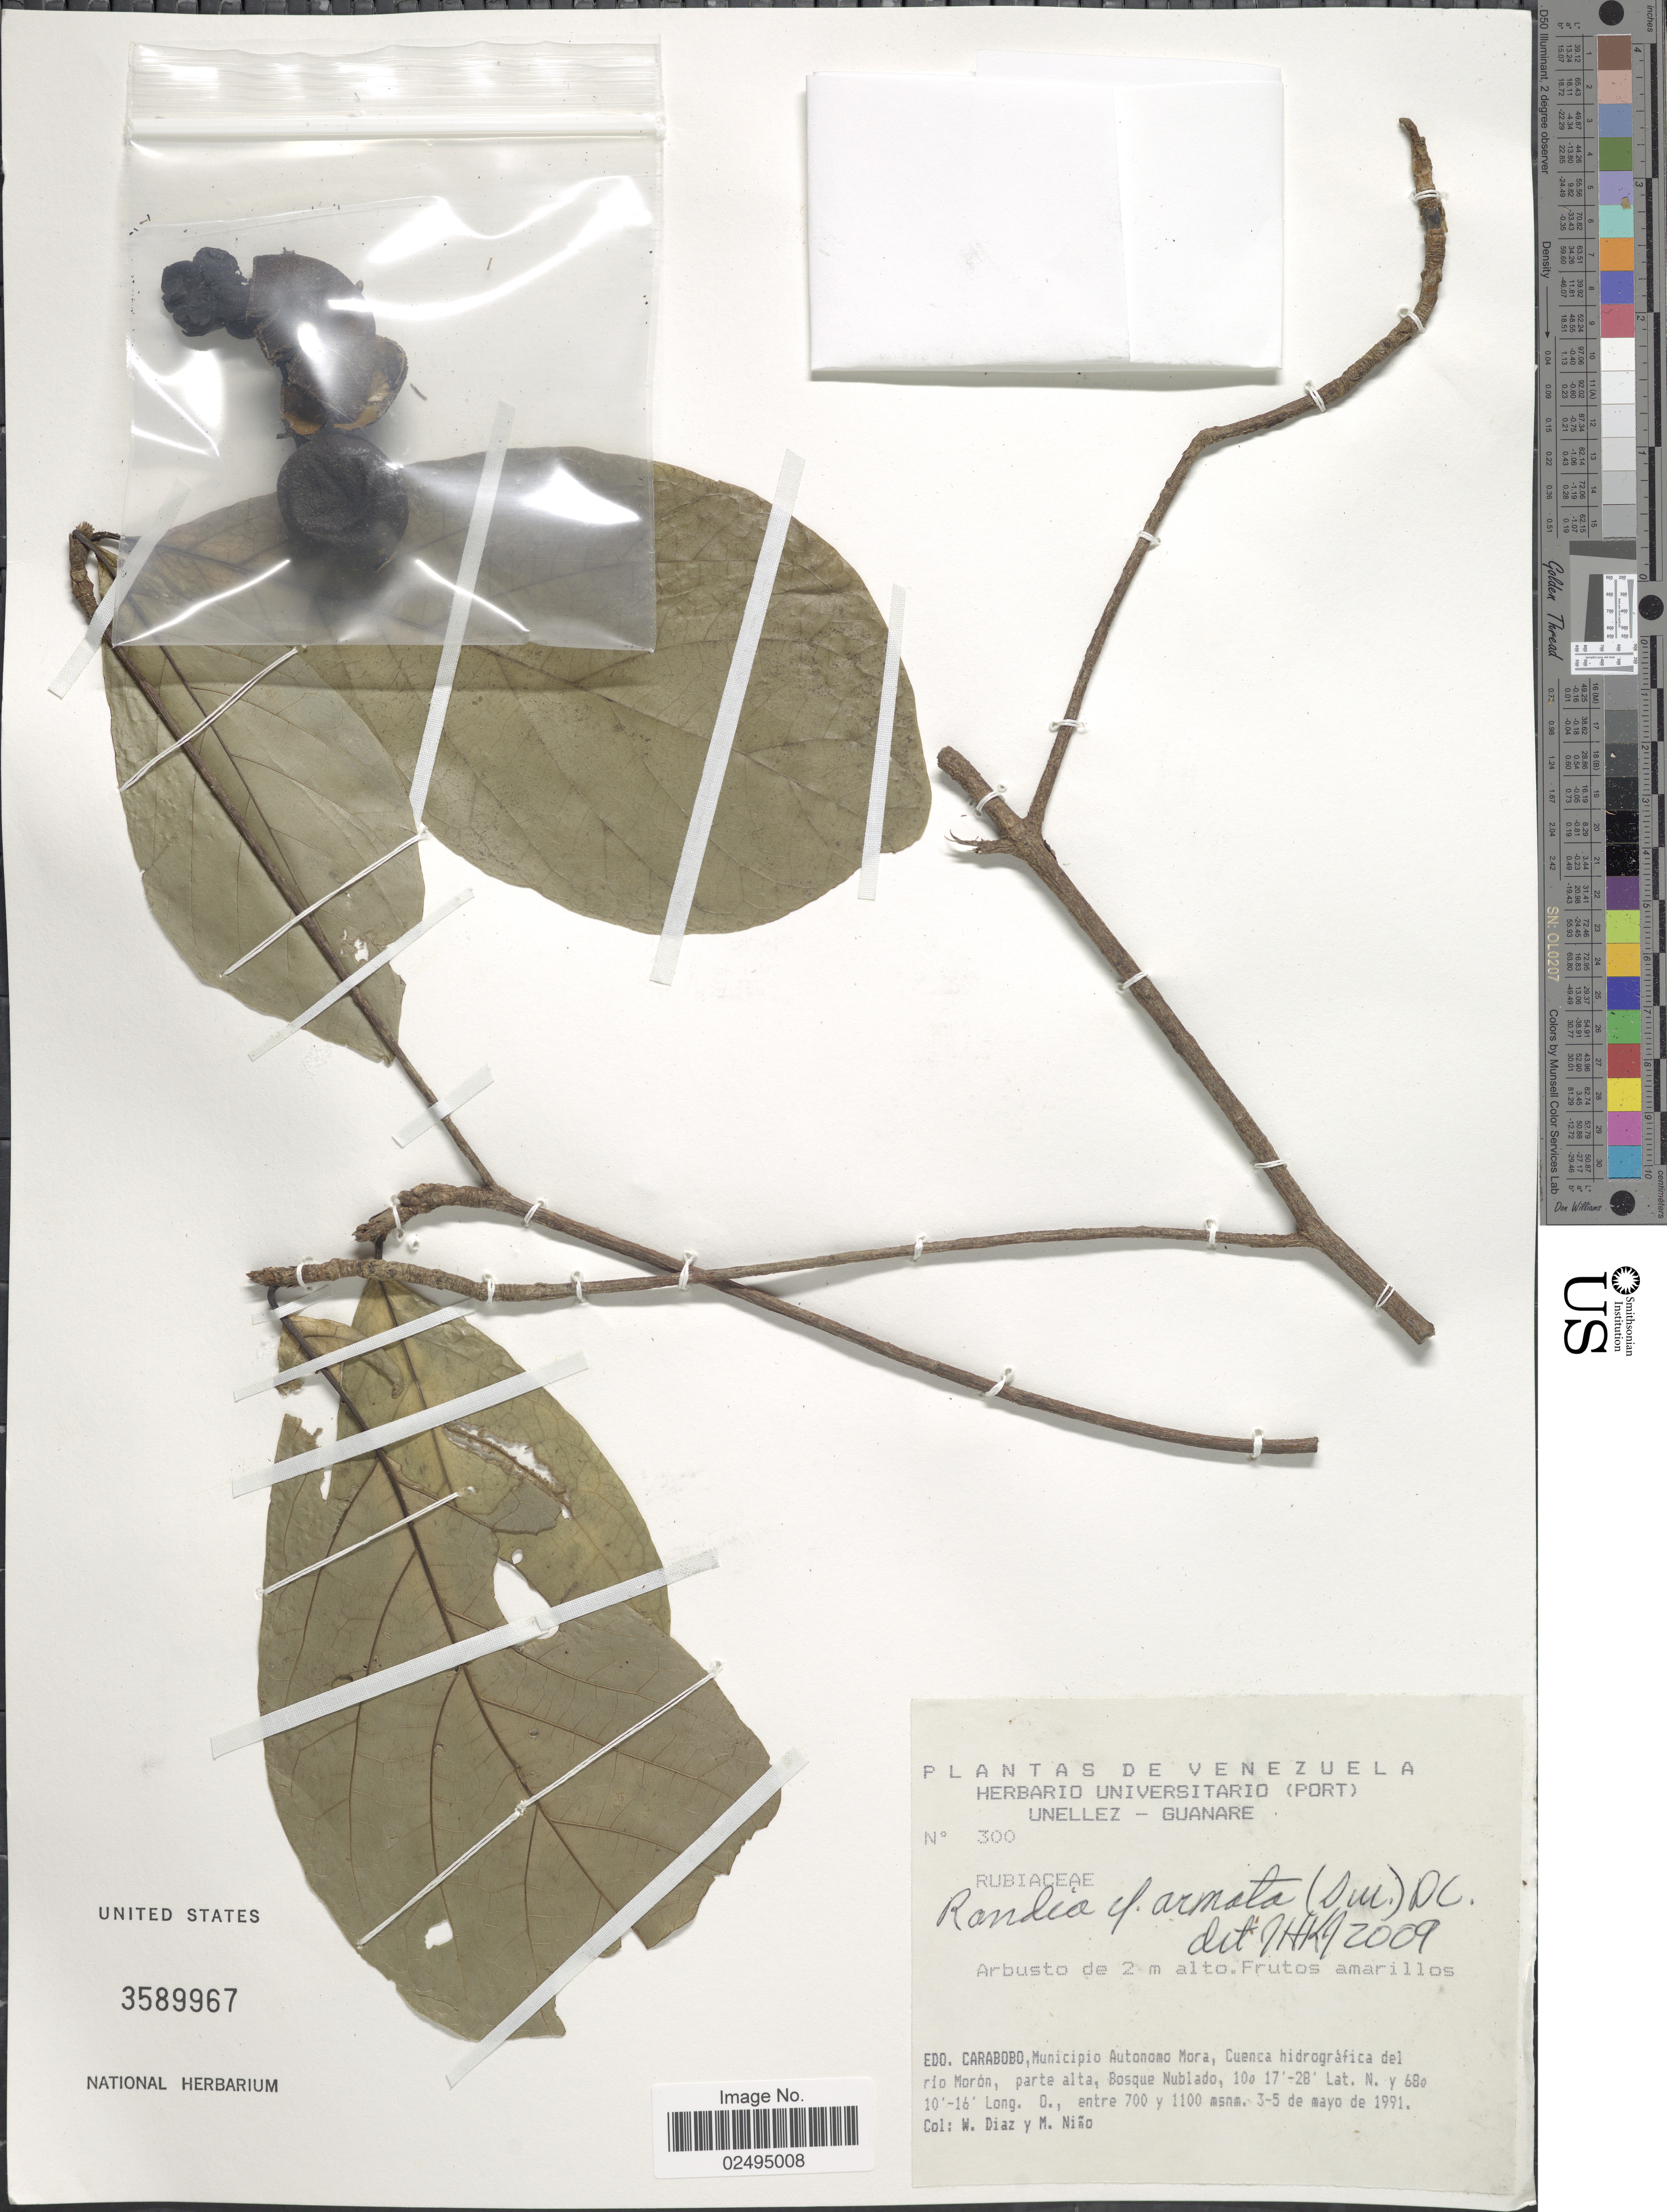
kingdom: Plantae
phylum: Tracheophyta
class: Magnoliopsida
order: Gentianales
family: Rubiaceae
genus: Randia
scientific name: Randia armata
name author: (Sw.) DC.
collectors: W. Díaz P. & S. M. Niño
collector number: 300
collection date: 1991-05-03/1991-05-05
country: Venezuela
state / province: Carabobo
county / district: Juan José Mora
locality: Cuenca hidrografica del rio Maron, parte alta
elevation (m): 700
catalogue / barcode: US 3589967